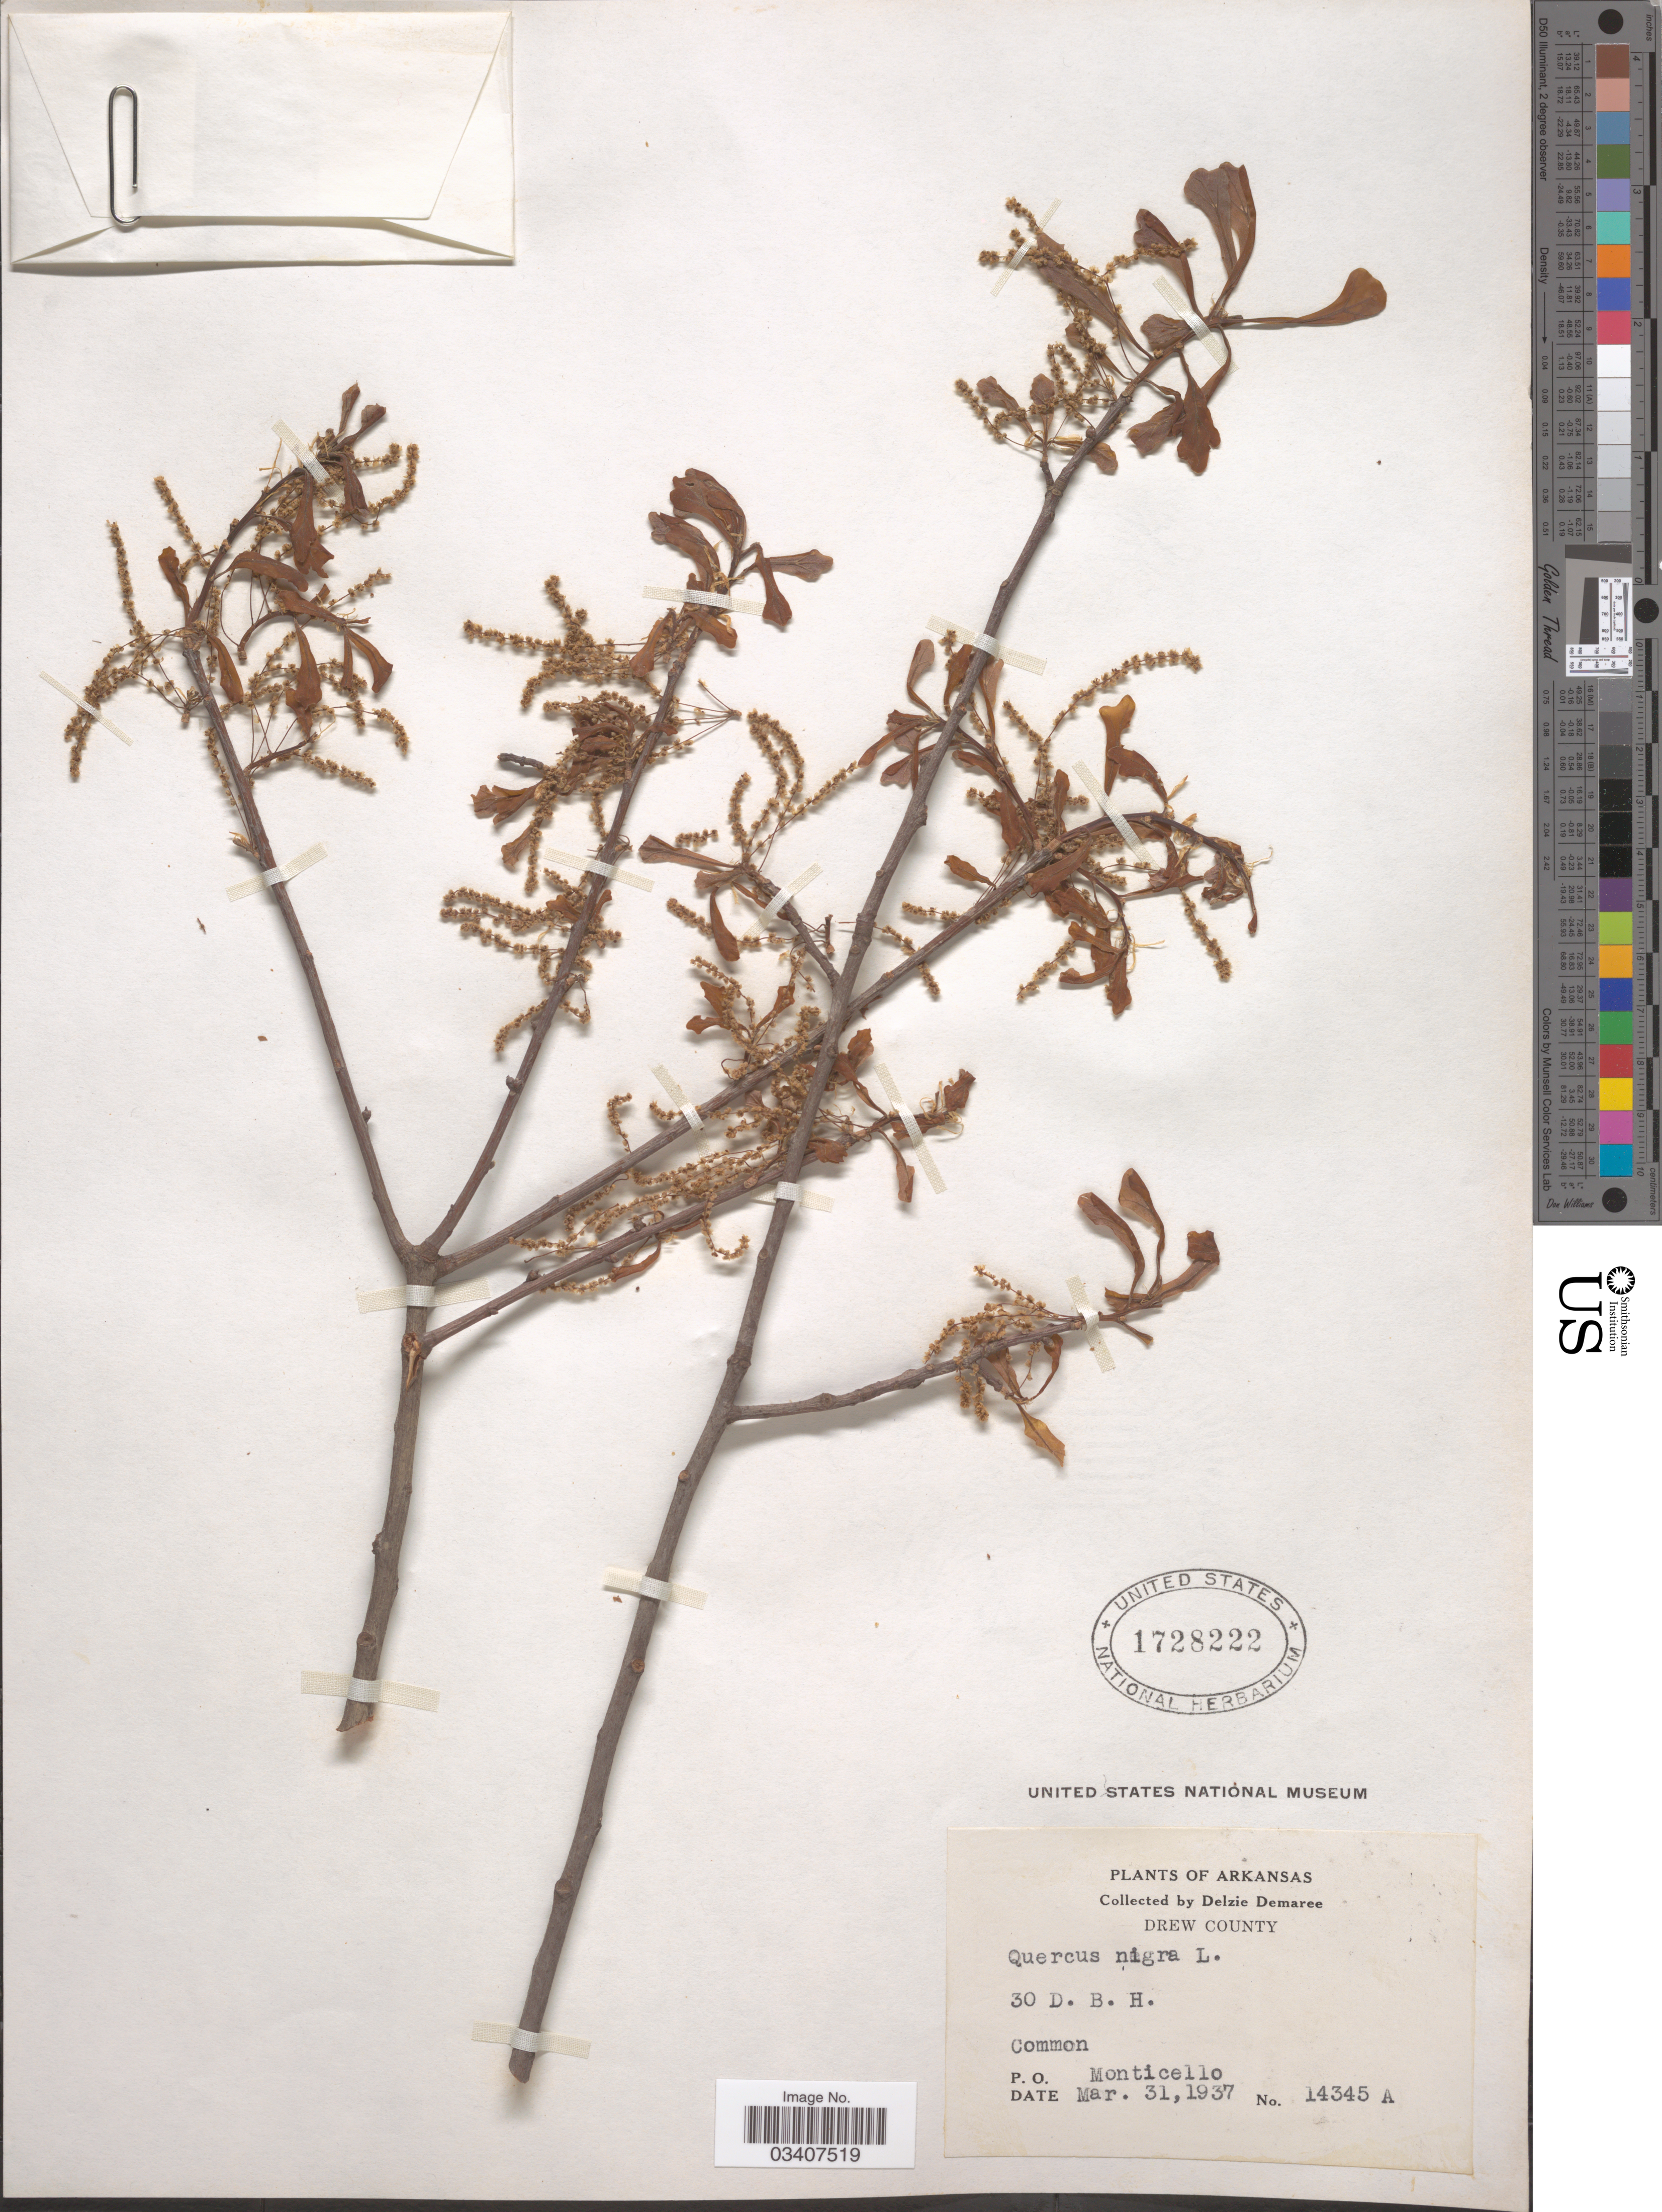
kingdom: Plantae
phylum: Tracheophyta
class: Magnoliopsida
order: Fagales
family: Fagaceae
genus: Quercus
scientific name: Quercus nigra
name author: L.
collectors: D. Demaree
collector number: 14345A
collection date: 1937-03-31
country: United States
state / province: Arkansas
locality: Drew County. P.O. Monticello.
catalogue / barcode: US 1728222